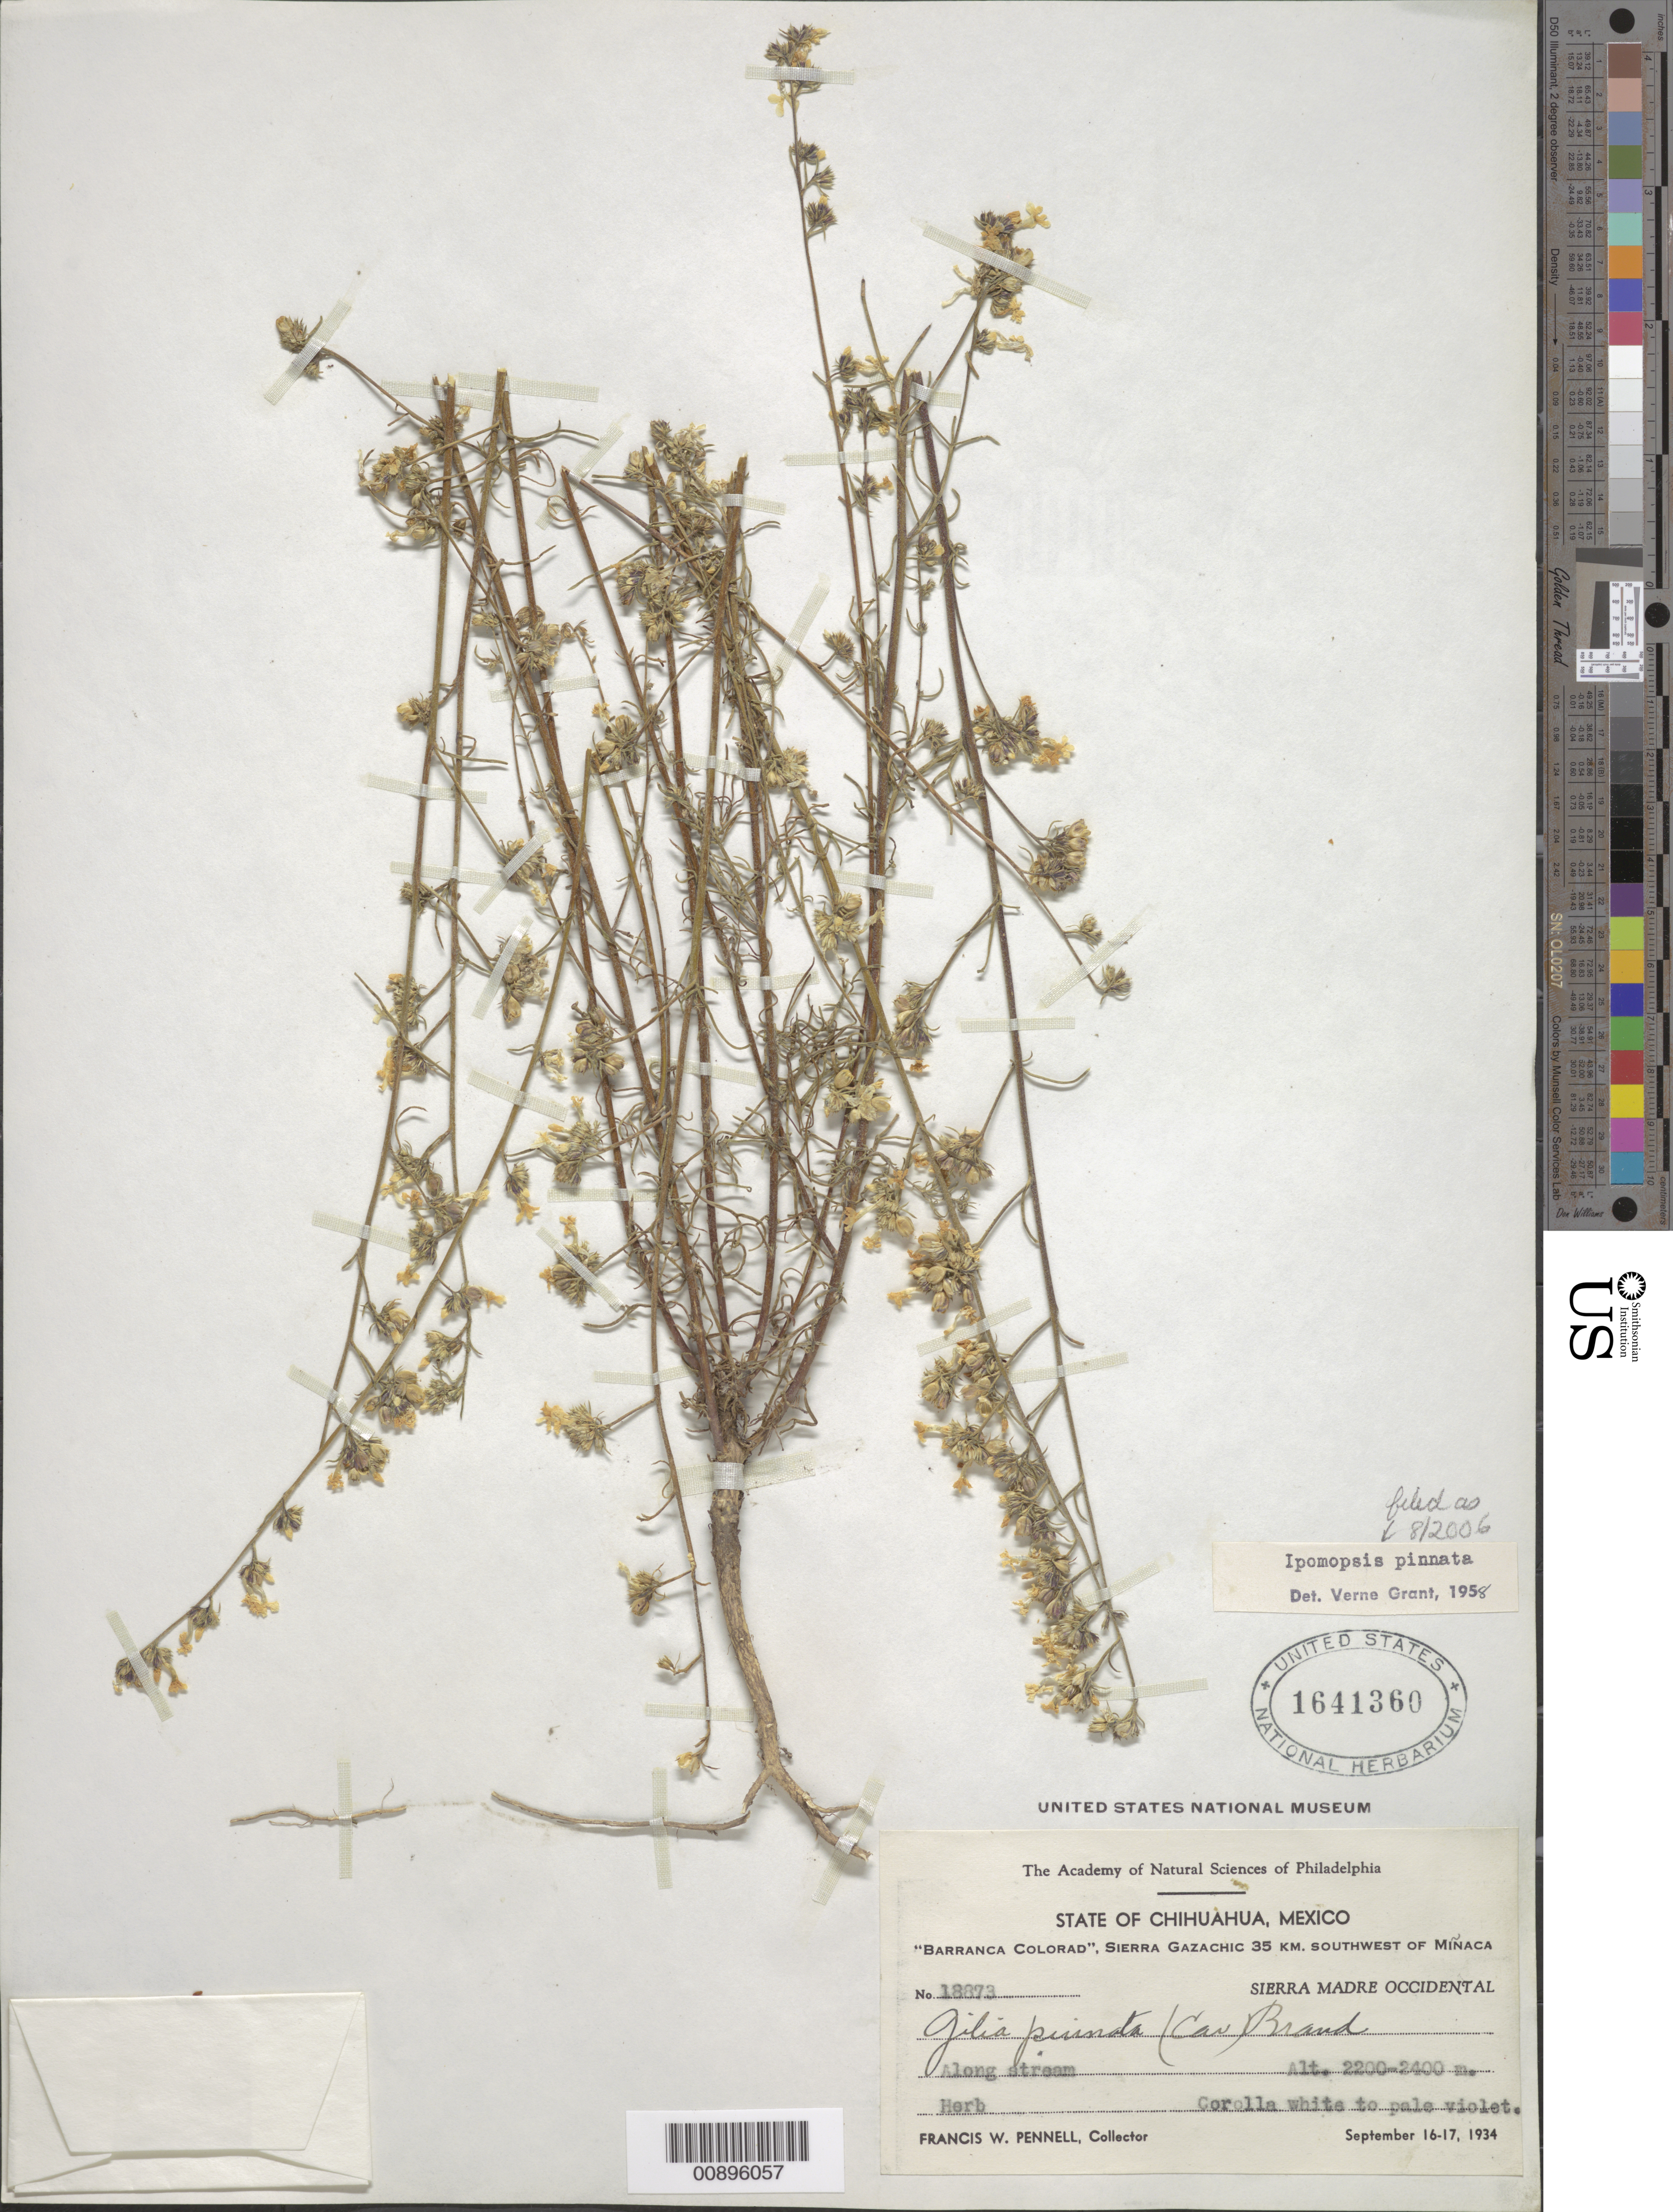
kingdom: Plantae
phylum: Tracheophyta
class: Magnoliopsida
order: Ericales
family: Polemoniaceae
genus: Ipomopsis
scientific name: Ipomopsis pinnata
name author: (Cav.) V.E. Grant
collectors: F. W. Pennell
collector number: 18873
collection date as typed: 16 Sep 1934 to 17 Sep 1934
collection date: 1934-09-16/1934-09-17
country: Mexico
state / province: Chihuahua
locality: Barranca Colorad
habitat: Along stream.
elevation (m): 2400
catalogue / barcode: US 1641360